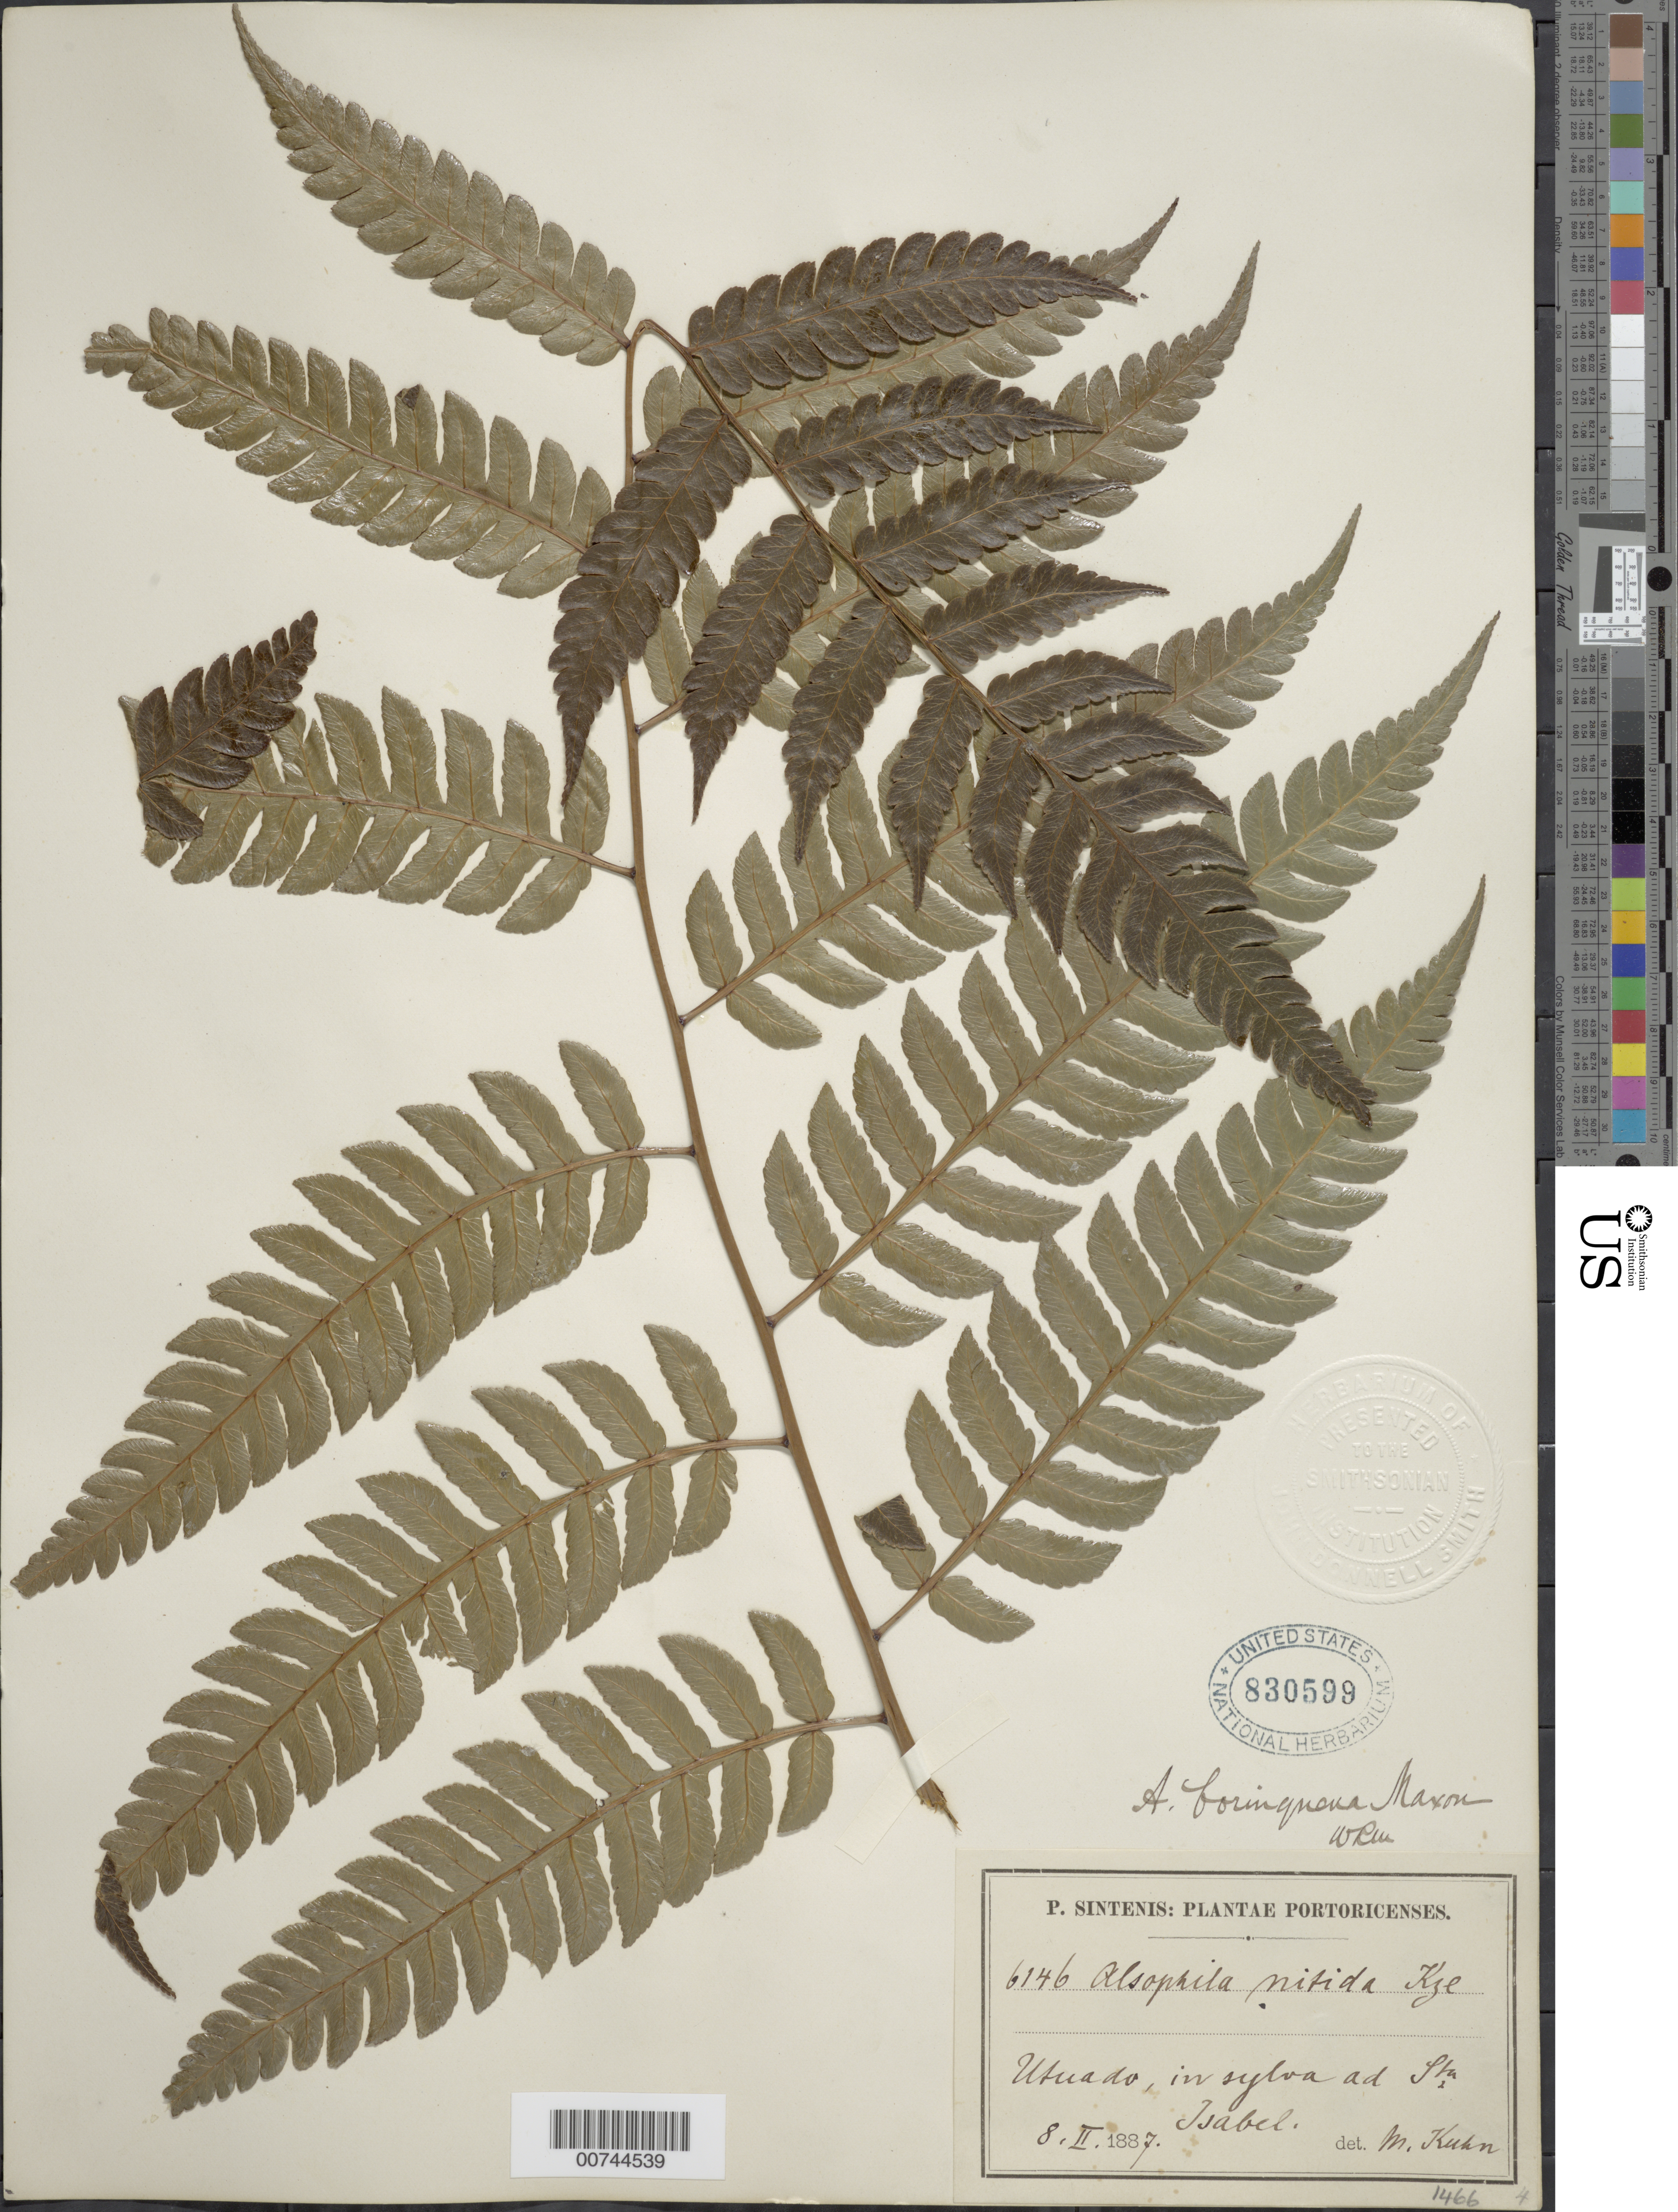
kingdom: Plantae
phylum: Tracheophyta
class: Polypodiopsida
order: Cyatheales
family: Cyatheaceae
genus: Cyathea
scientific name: Cyathea borinquena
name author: (Maxon) Domin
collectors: P. Sintenis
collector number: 6146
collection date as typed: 08 Feb 1887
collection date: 1887-02-08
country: Puerto Rico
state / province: Utuado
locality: Utuado, in sylva ad Sta. Isabel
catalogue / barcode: US 830599